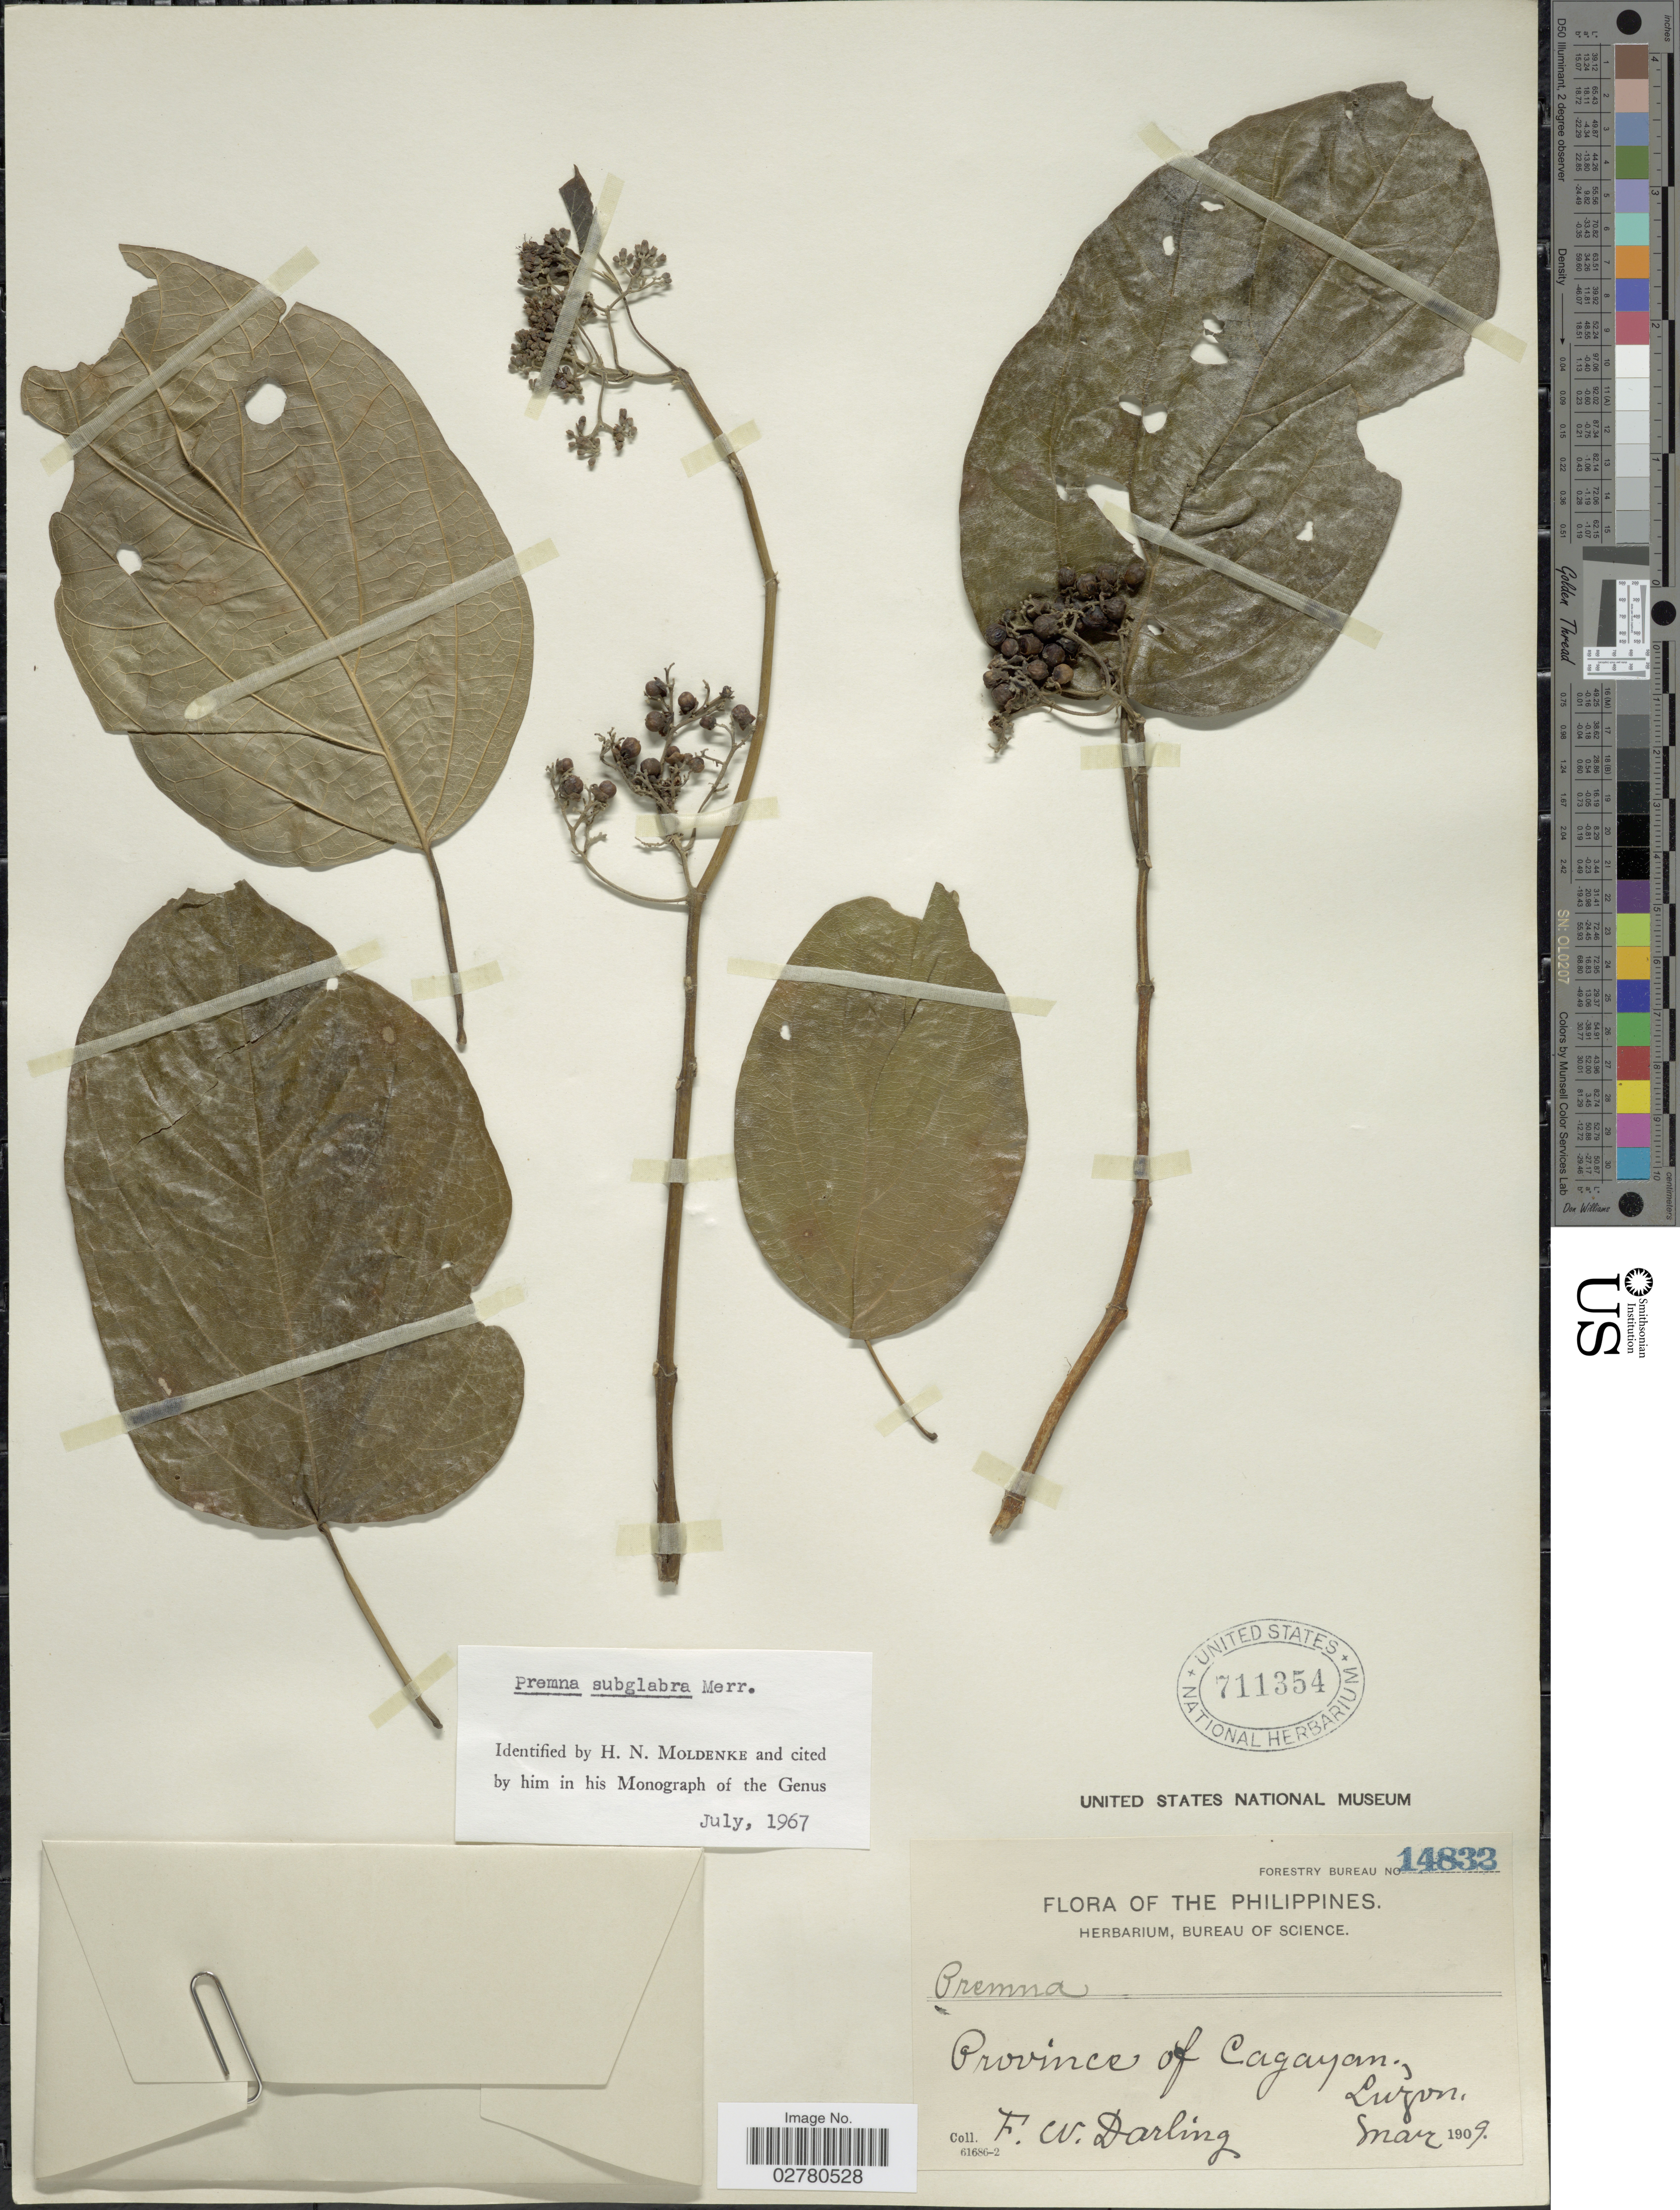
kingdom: Plantae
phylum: Tracheophyta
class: Magnoliopsida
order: Lamiales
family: Lamiaceae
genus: Premna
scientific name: Premna subglabra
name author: Merr.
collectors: F. Darling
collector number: Bureau of Science 14832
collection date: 1909-03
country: Philippines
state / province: Cagayan Valley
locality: Province of Cagayan, Luzon.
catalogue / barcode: US 711354